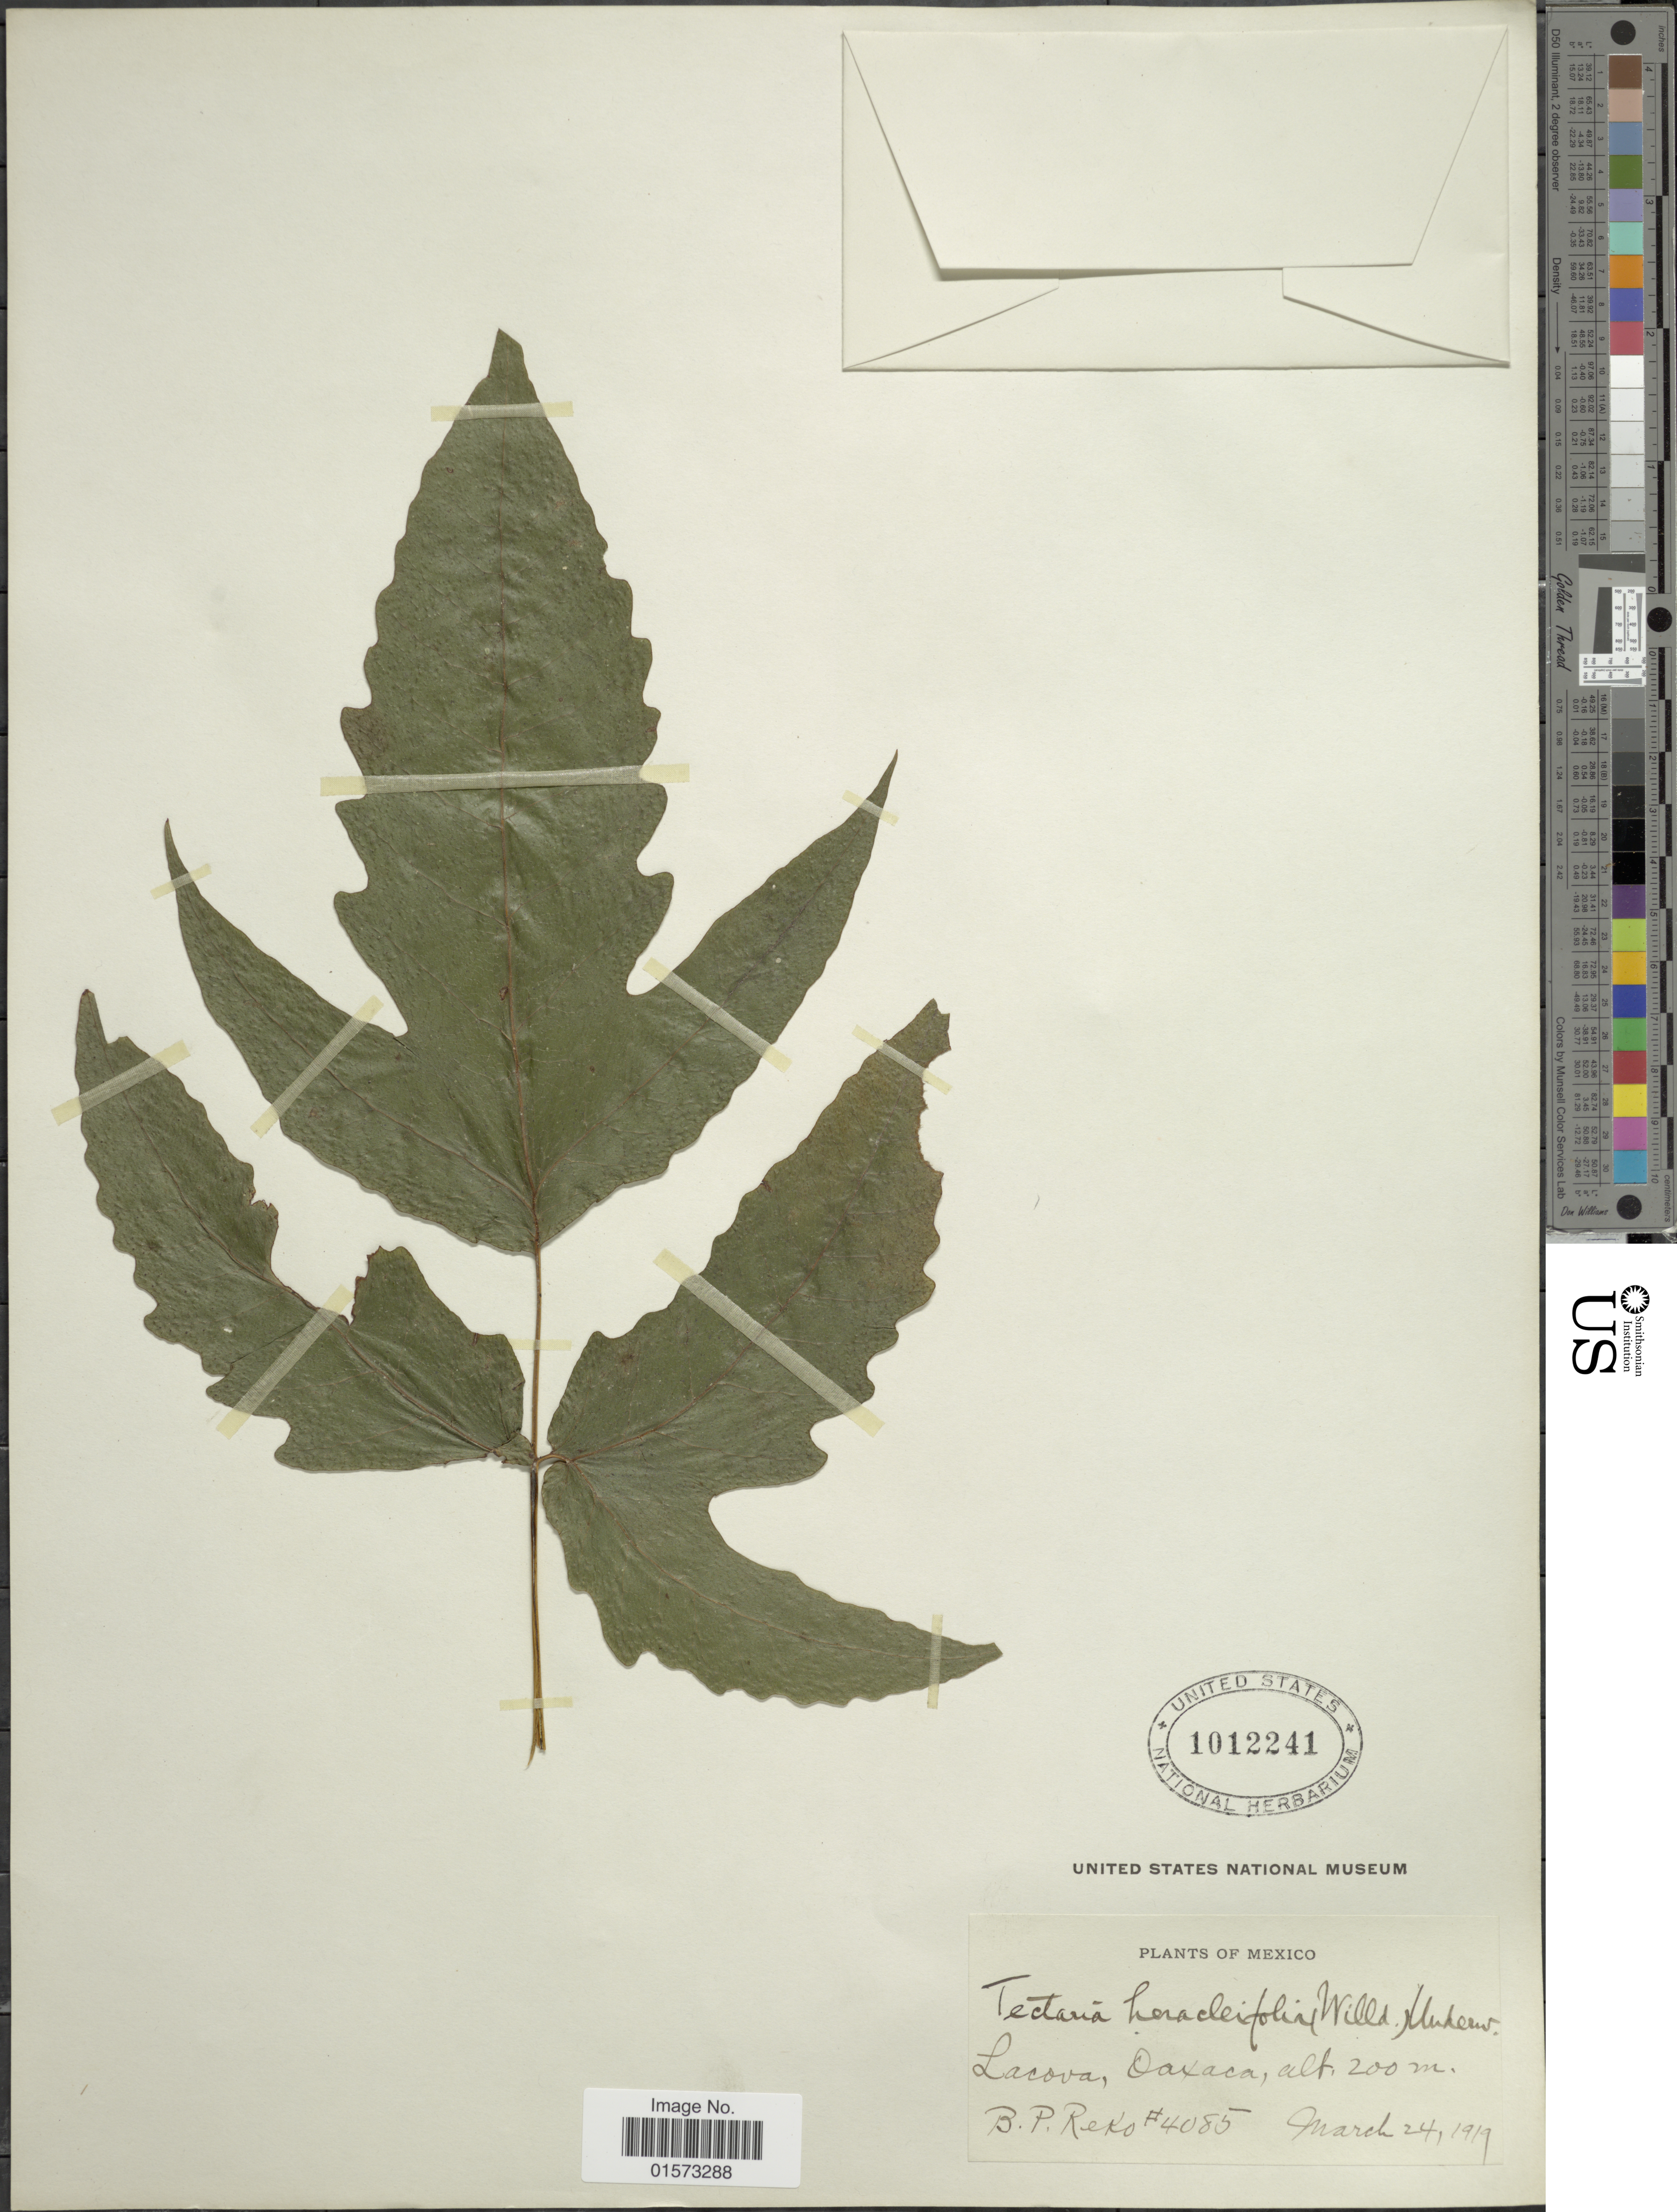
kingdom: Plantae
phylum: Tracheophyta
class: Polypodiopsida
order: Polypodiales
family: Tectariaceae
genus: Tectaria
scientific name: Tectaria heracleifolia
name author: (Willd.) Underw.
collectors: B. P. Reko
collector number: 4085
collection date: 1919-03-24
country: Mexico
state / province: Oaxaca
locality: Lacova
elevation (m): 200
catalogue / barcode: US 1012241